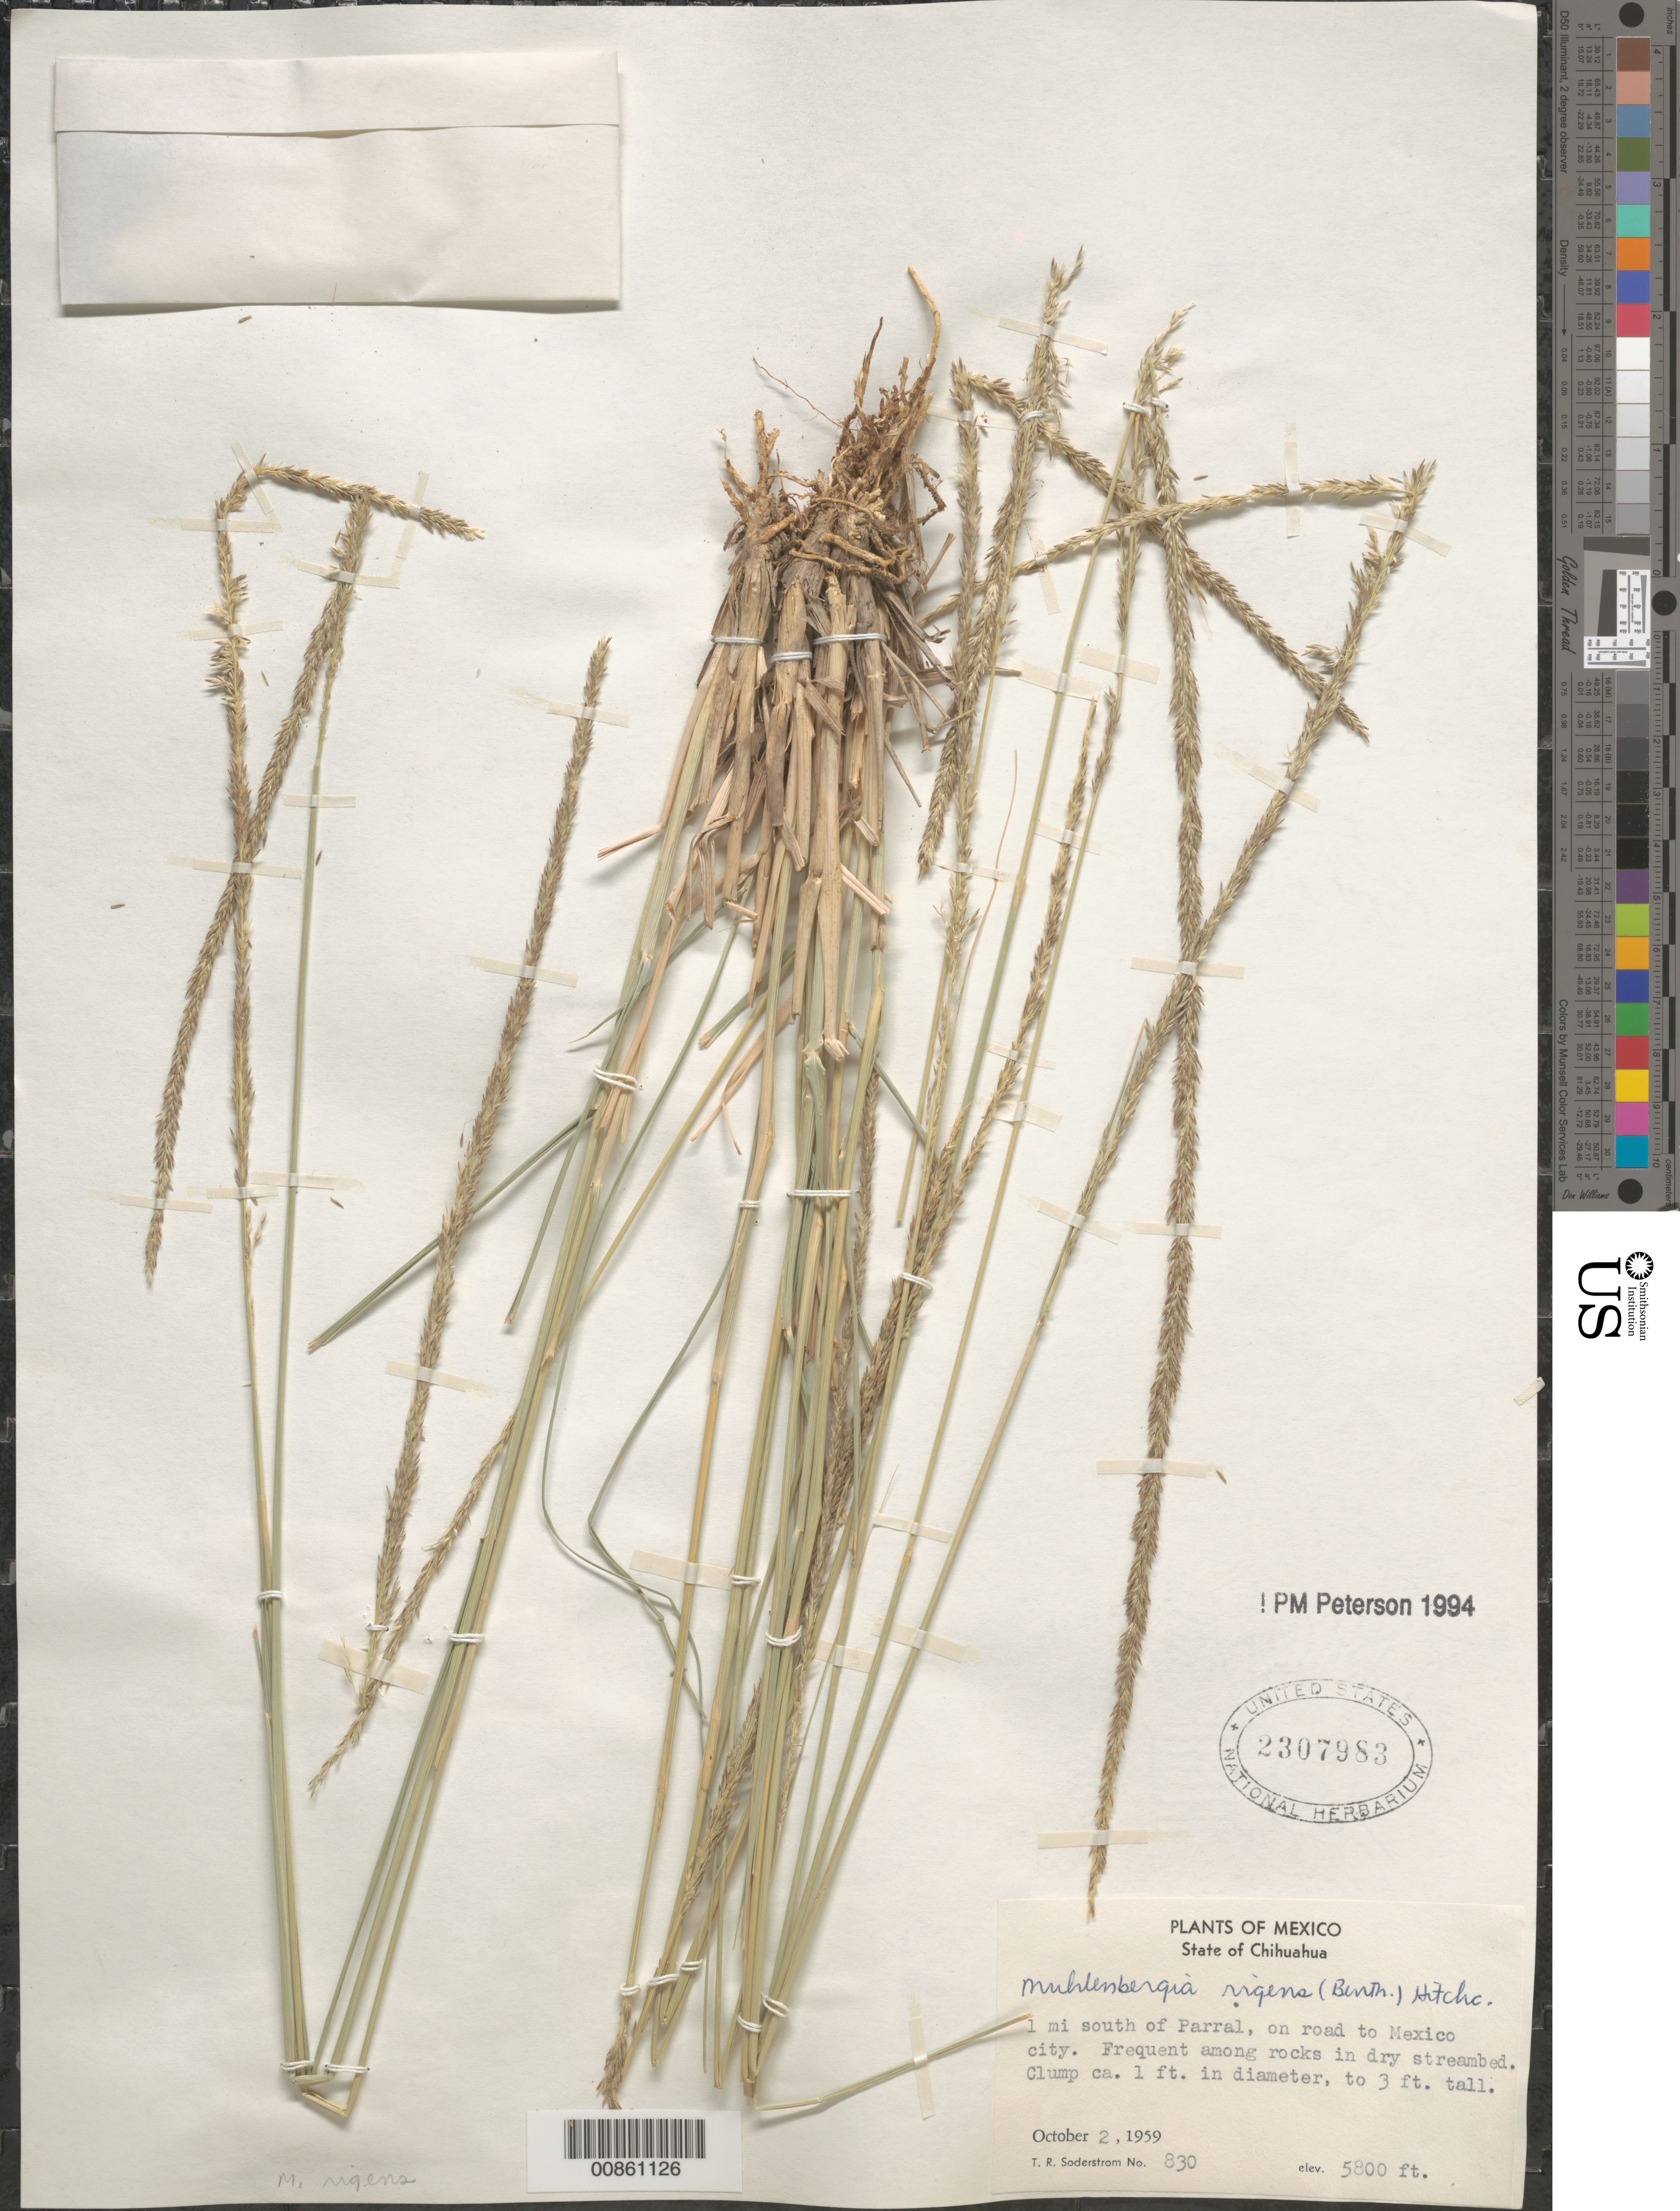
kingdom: Plantae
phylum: Tracheophyta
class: Liliopsida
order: Poales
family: Poaceae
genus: Muhlenbergia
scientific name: Muhlenbergia rigens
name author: (Benth.) Hitchc.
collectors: T. R. Soderstrom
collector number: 830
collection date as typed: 02 Oct 1959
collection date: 1959-10-02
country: Mexico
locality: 1 mi S of Parral on road to Mexico city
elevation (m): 1768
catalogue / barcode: US 2307983